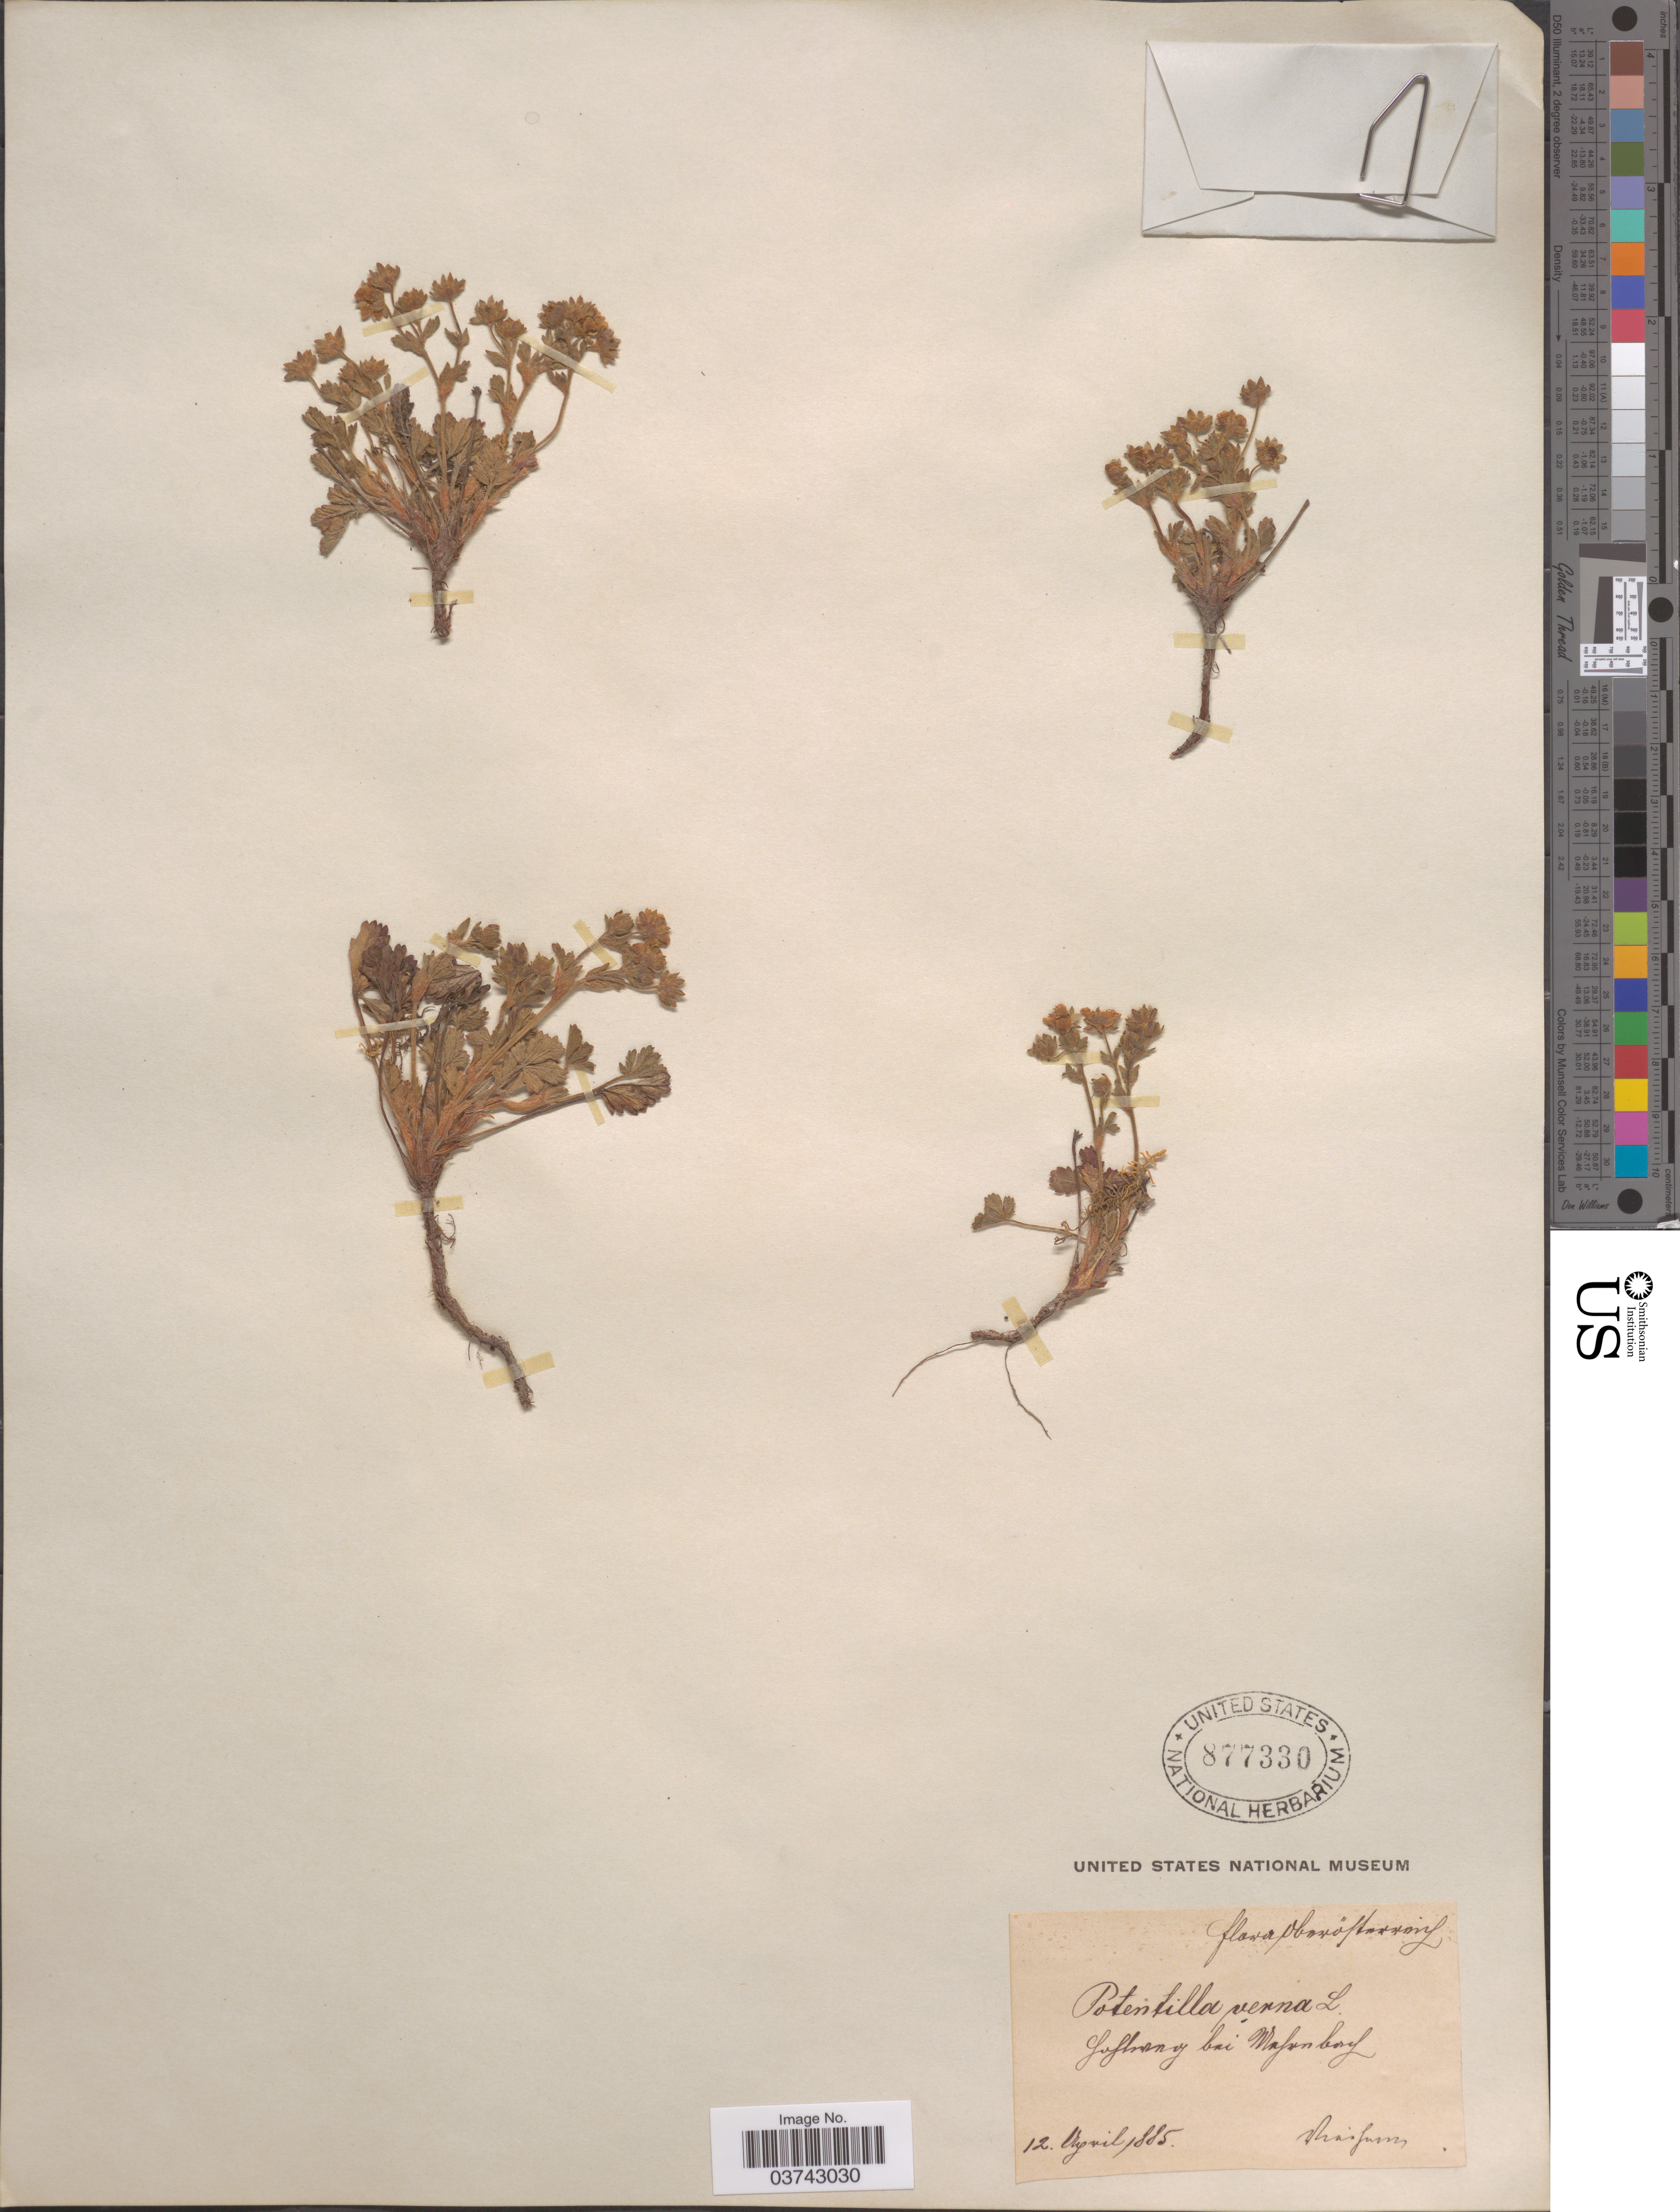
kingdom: Plantae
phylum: Tracheophyta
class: Magnoliopsida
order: Rosales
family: Rosaceae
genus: Potentilla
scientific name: Potentilla verna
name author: L.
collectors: F. Vierhapper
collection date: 1885-04-12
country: Austria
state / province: Oberosterreich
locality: Flora Oberösterreich, Hohlweg bei Mehrnbach.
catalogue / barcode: US 877330